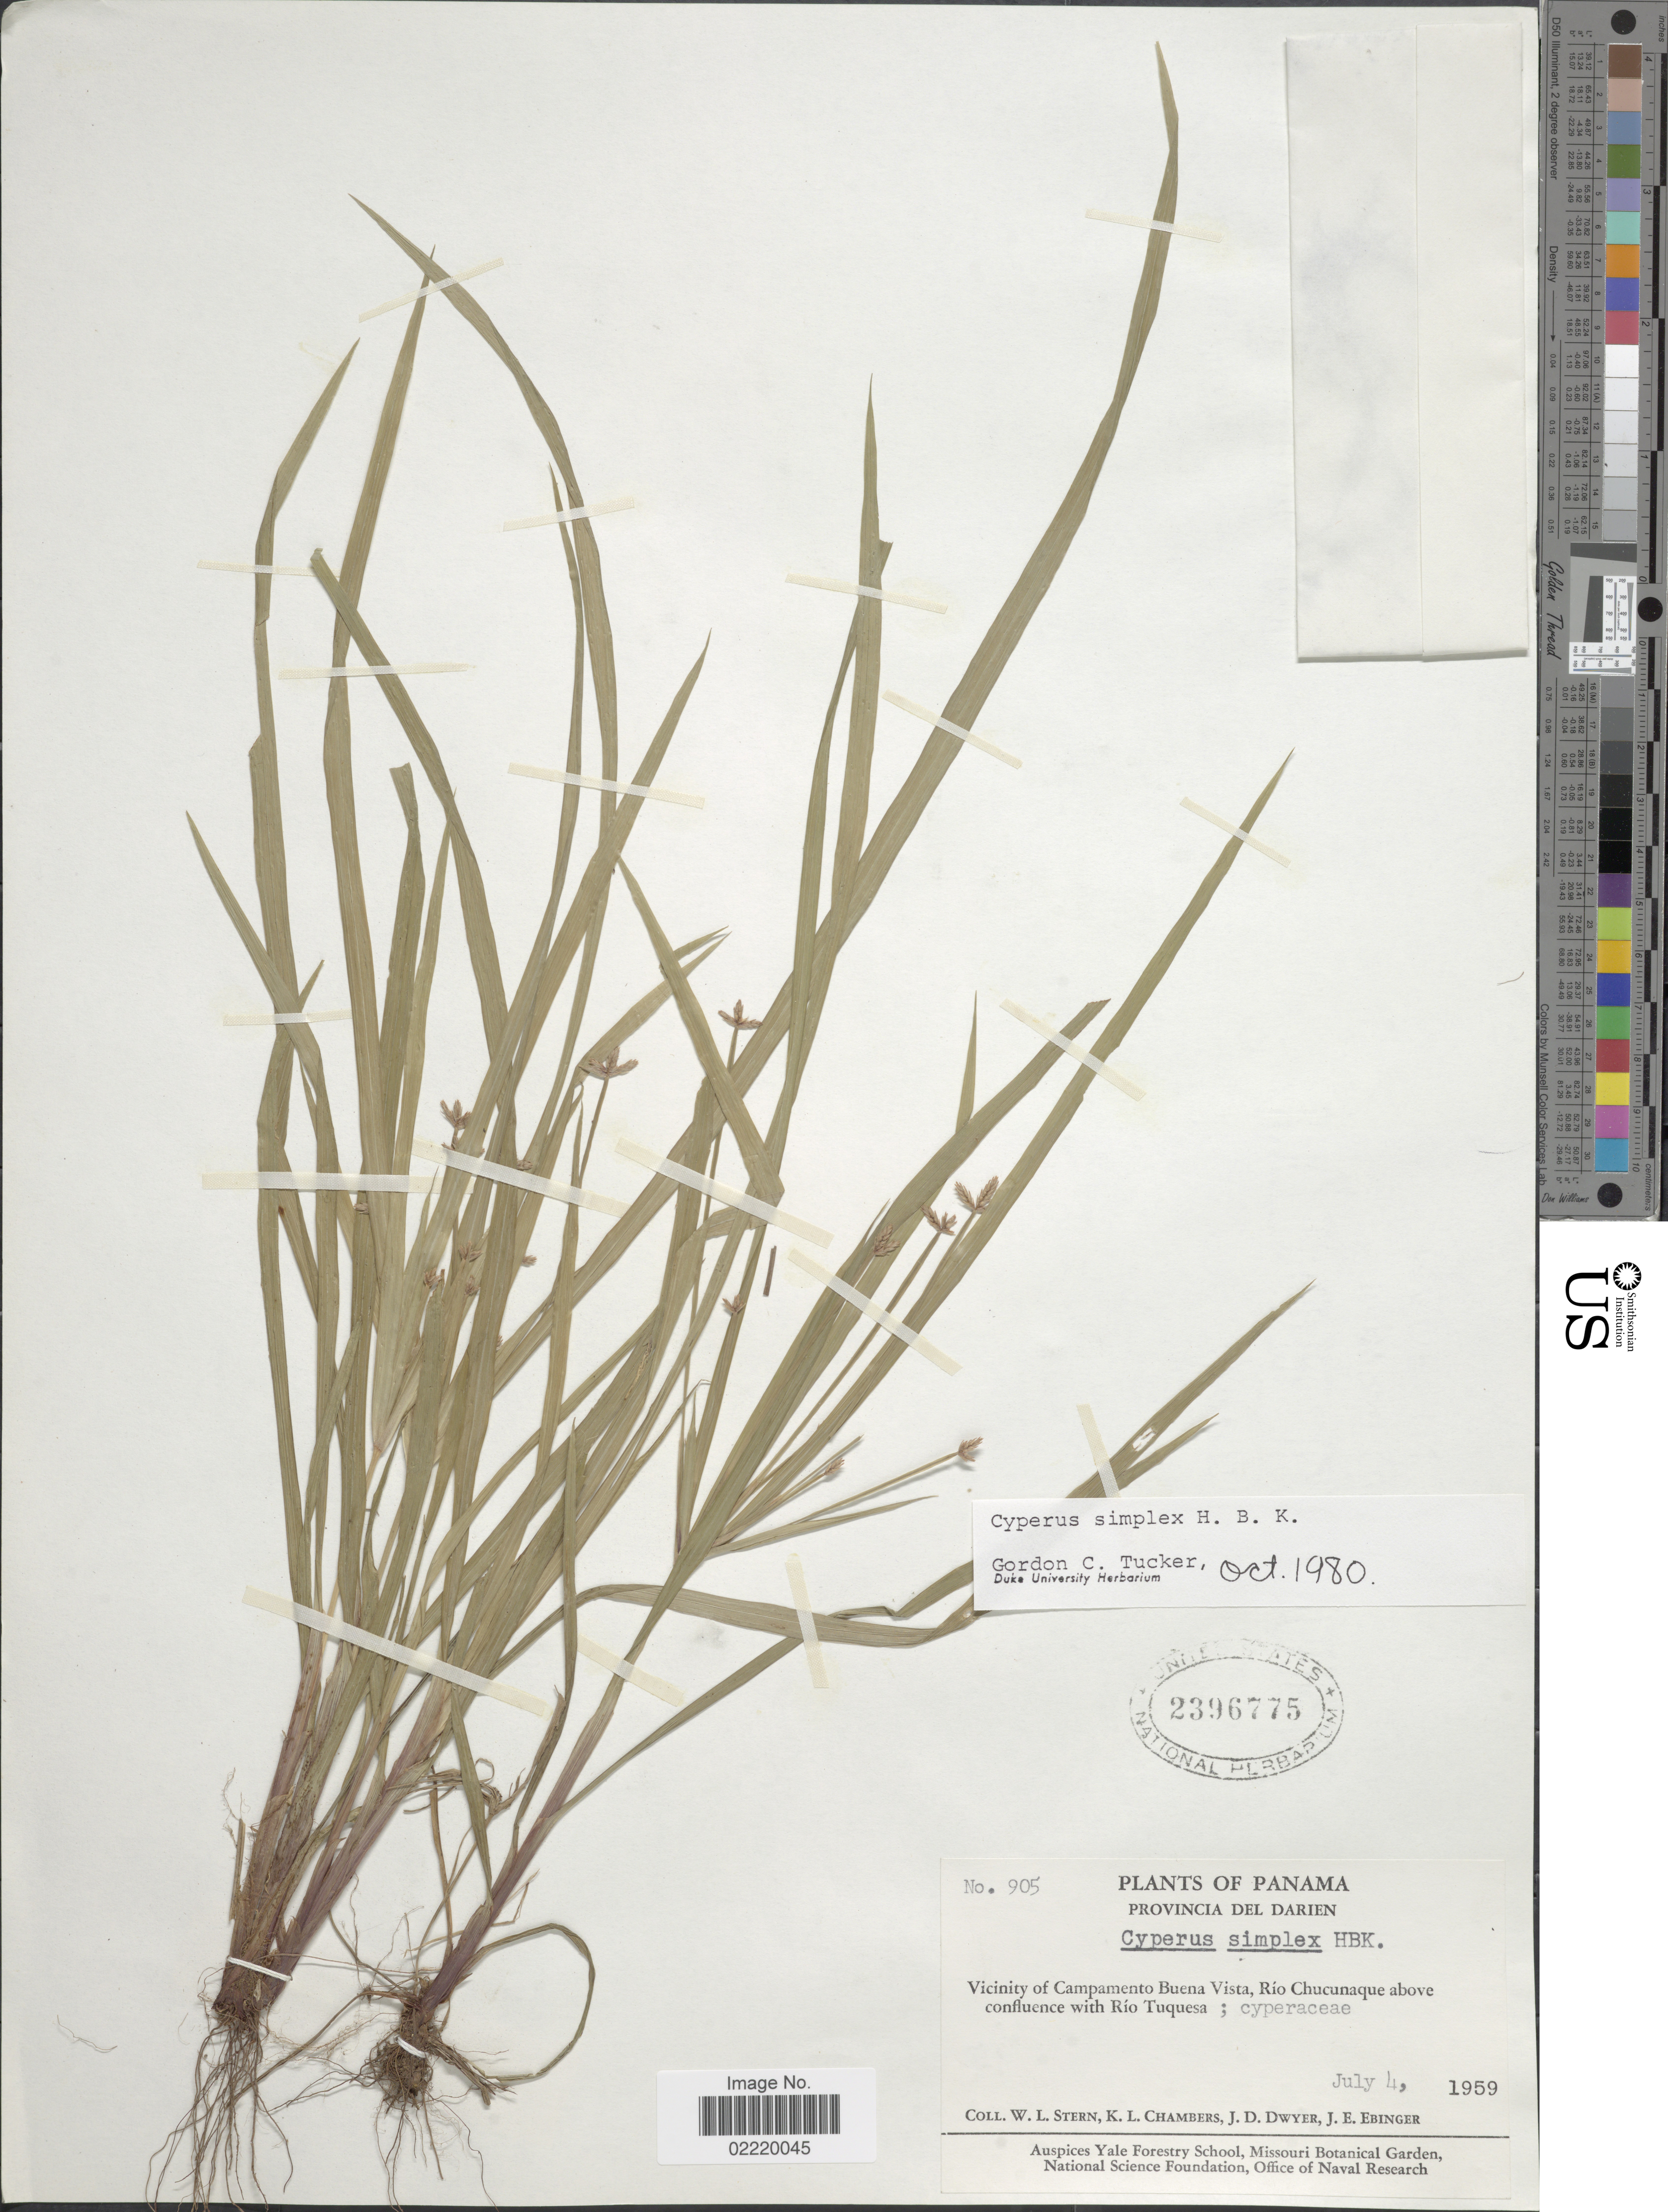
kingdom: Plantae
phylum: Tracheophyta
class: Liliopsida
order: Poales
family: Cyperaceae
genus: Cyperus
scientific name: Cyperus simplex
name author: Kunth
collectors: W. L. Stern, K. Chambers, J. D. Dwyer & J. Ebinger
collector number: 905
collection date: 1959-07-04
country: Panama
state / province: Darién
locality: Provincia del Darien, Vicinity of Campamento Buena Vista, Rio Chucunaque above confluence with Rio Tuquesa.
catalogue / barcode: US 2396775